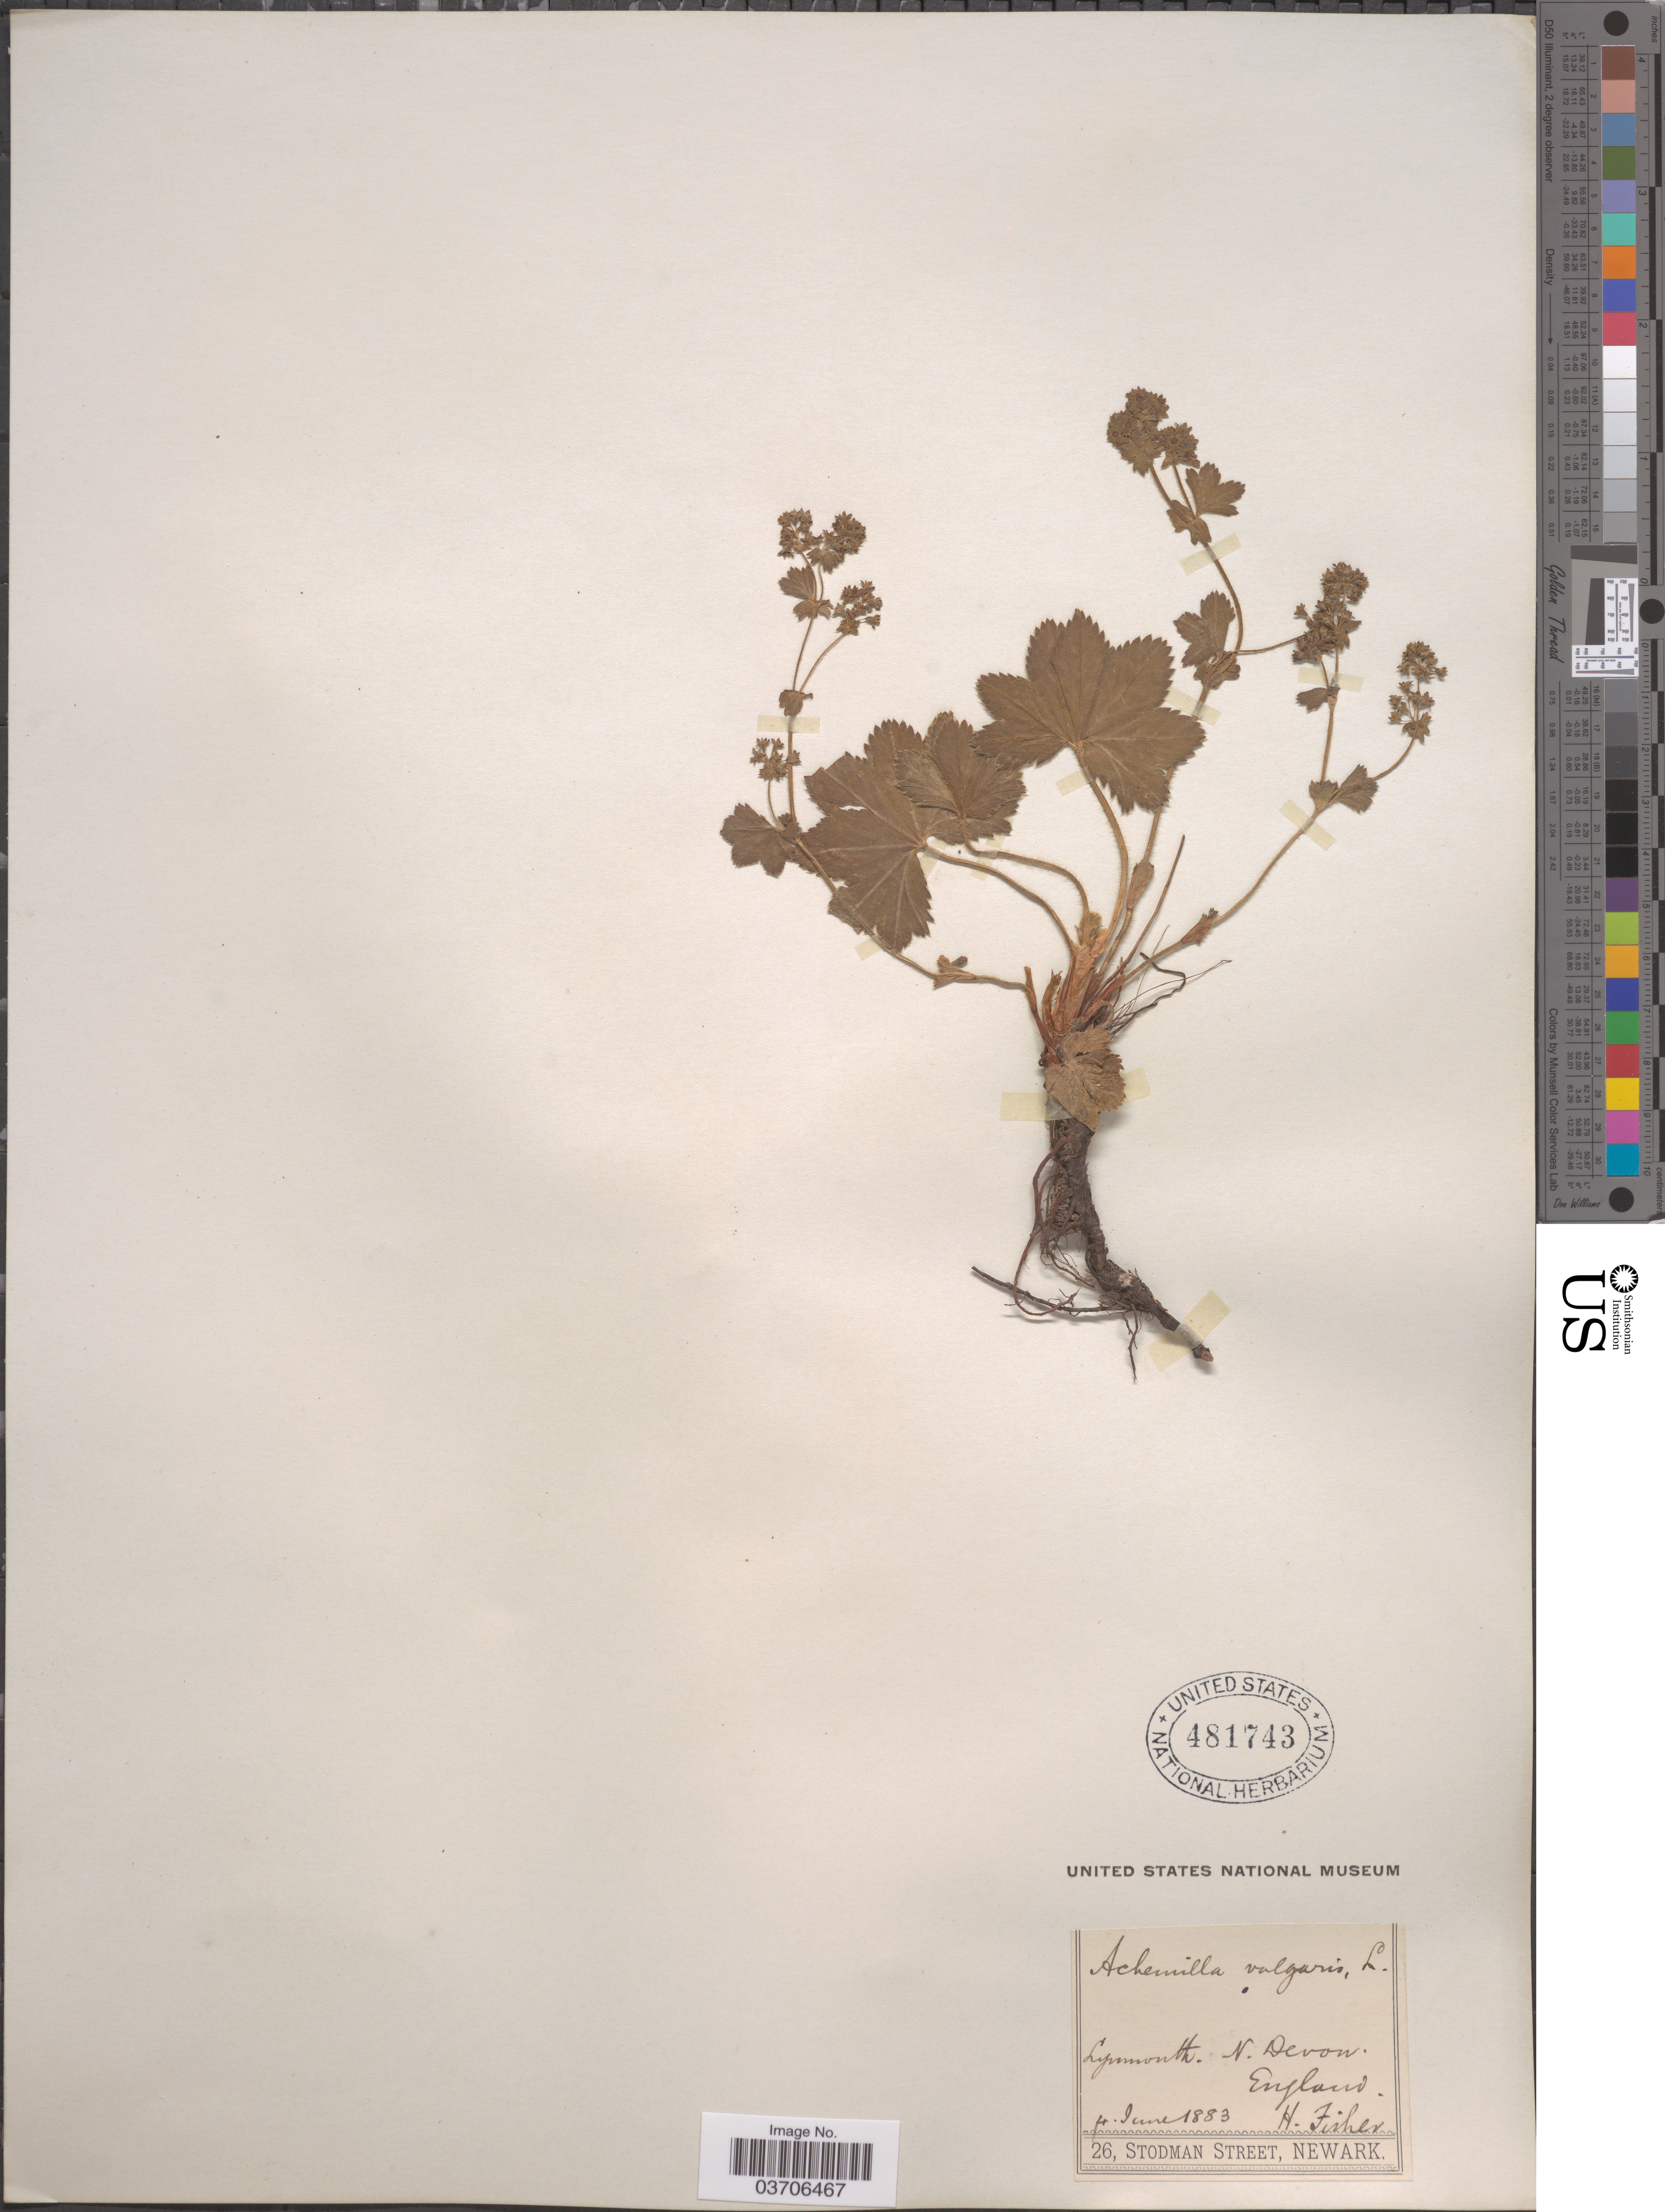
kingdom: Plantae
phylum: Tracheophyta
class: Magnoliopsida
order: Rosales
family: Rosaceae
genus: Alchemilla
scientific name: Alchemilla vulgaris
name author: L.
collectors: H. Fisher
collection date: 1883-06-04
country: United Kingdom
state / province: England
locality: Lynmouth. N. Devon.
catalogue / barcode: US 481743